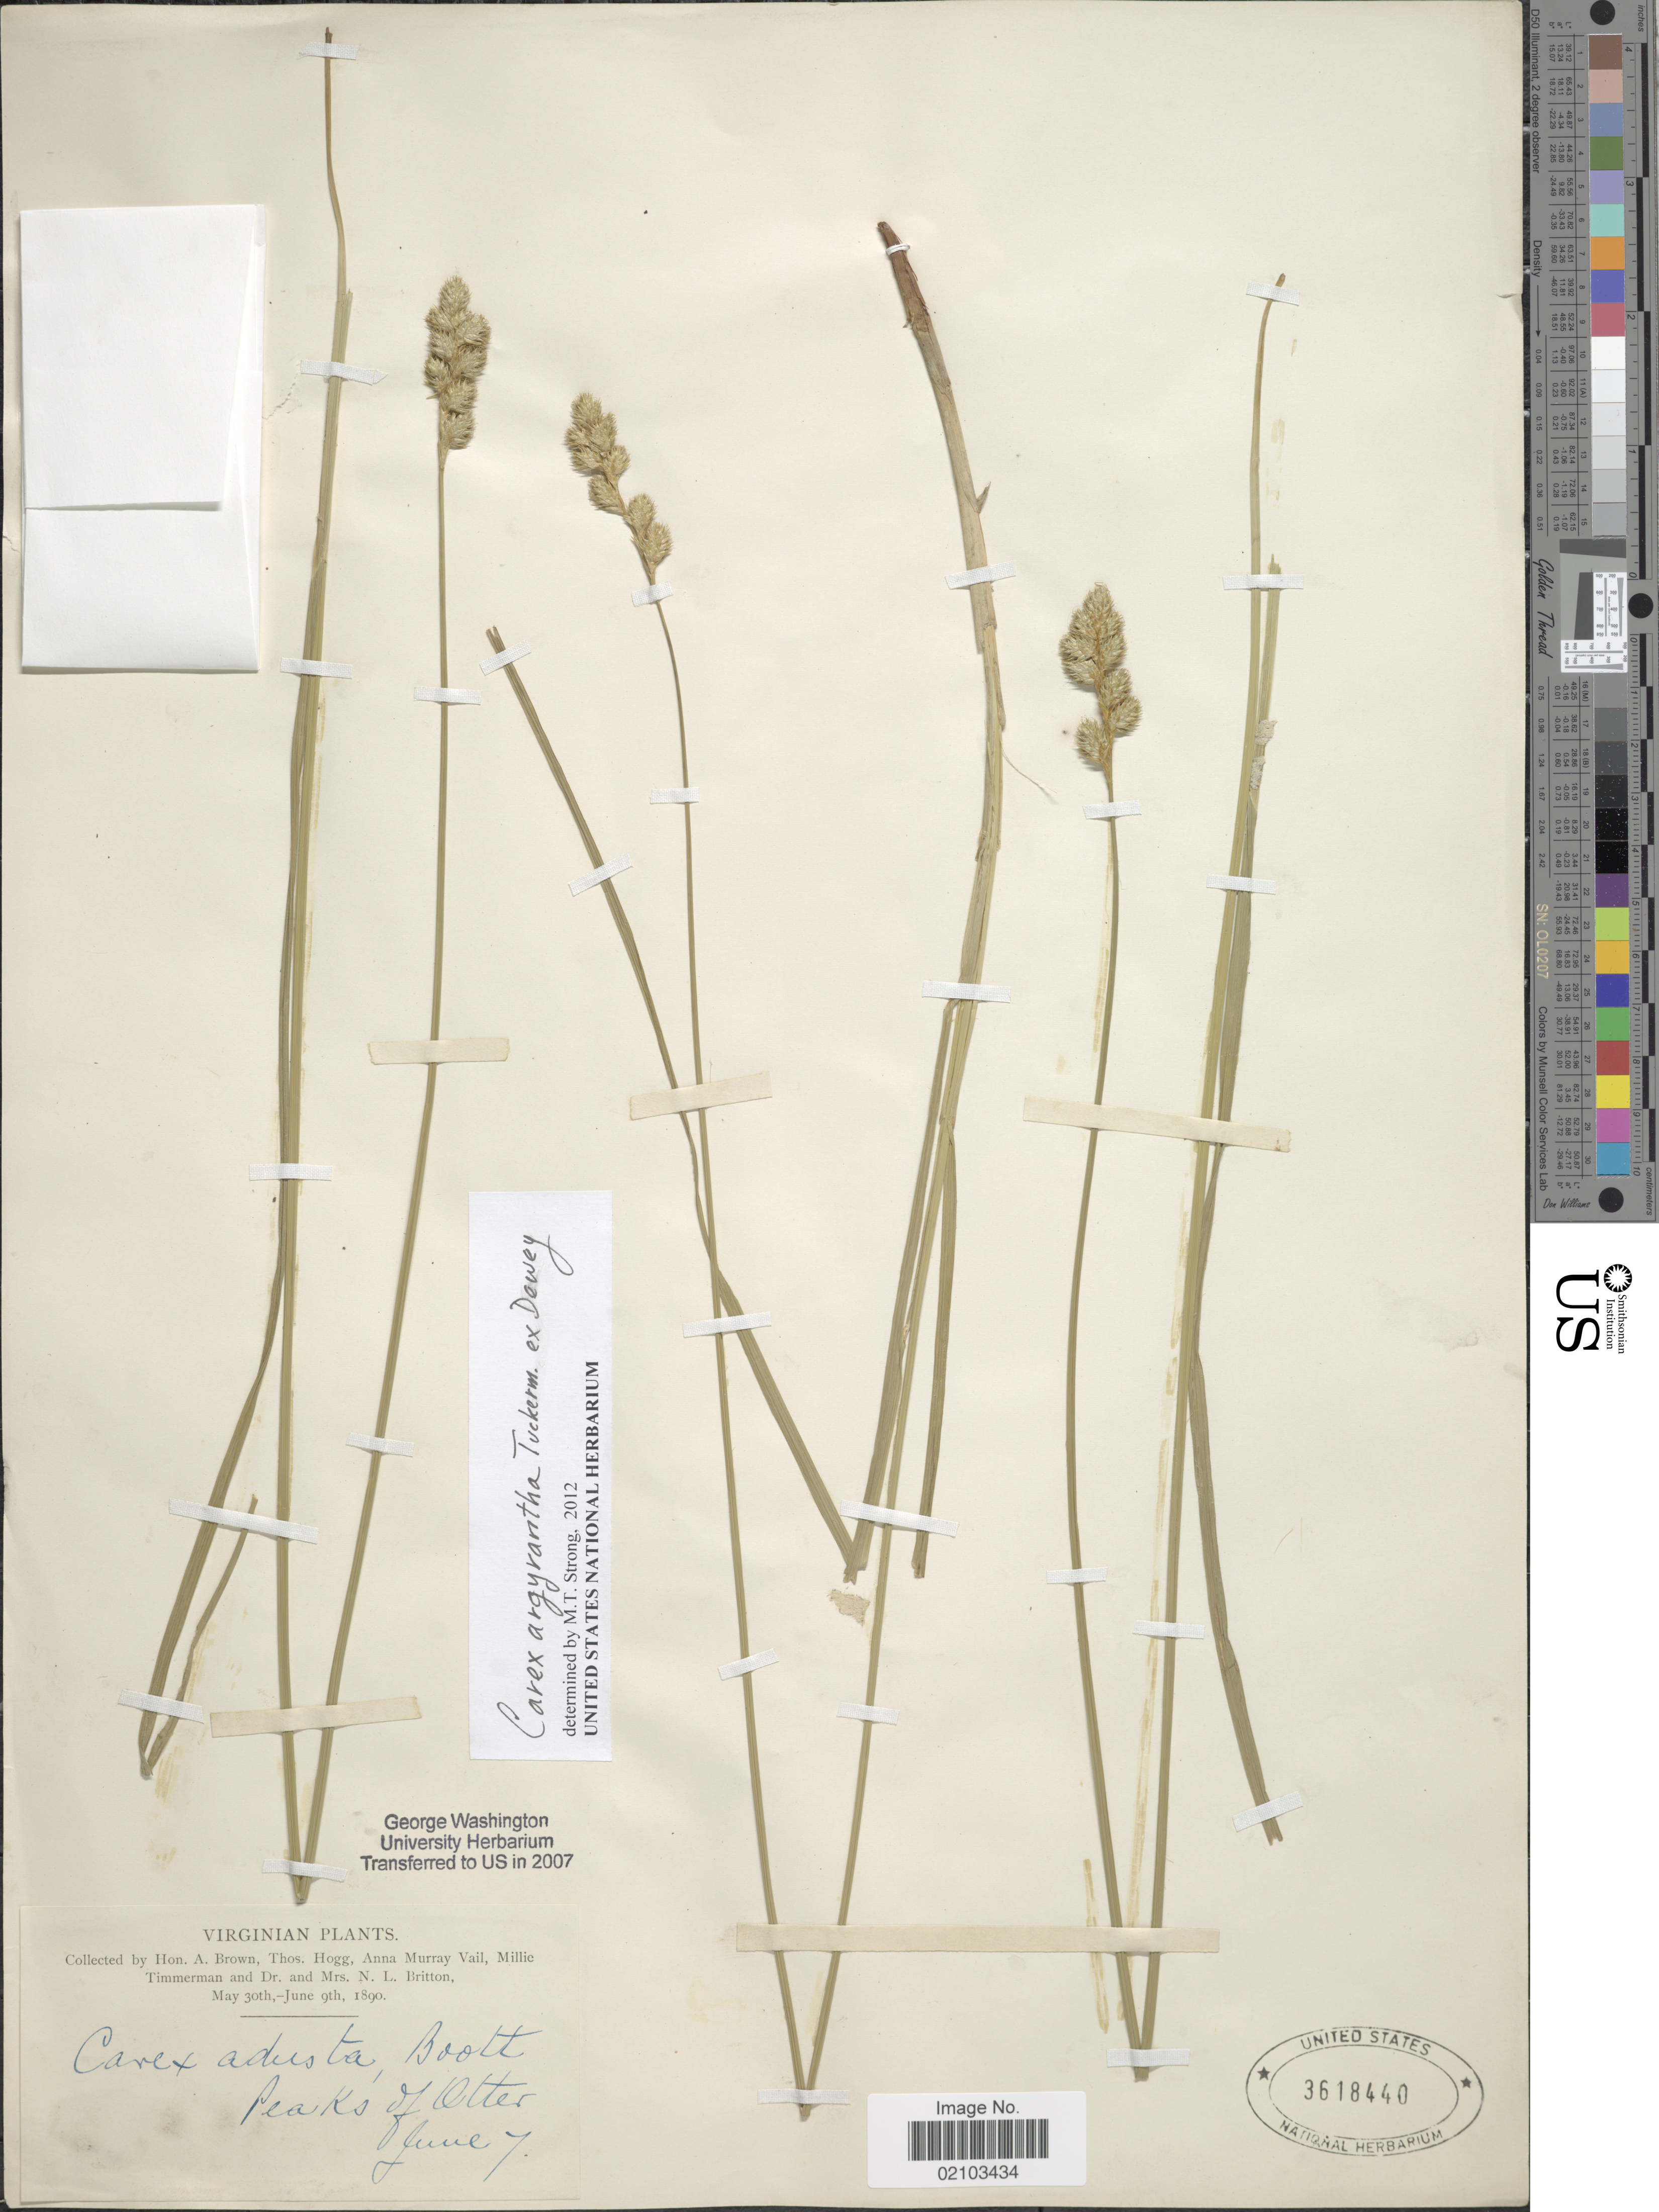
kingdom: Plantae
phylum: Tracheophyta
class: Liliopsida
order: Poales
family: Cyperaceae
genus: Carex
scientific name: Carex argyrantha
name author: Tuck. ex Boott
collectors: H. A. Brown, T. Hogg, A. Vail, M. Timmerman & et al.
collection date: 1890-06-07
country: United States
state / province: Virginia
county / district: Bedford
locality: Peaks of Otter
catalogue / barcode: US 3618440